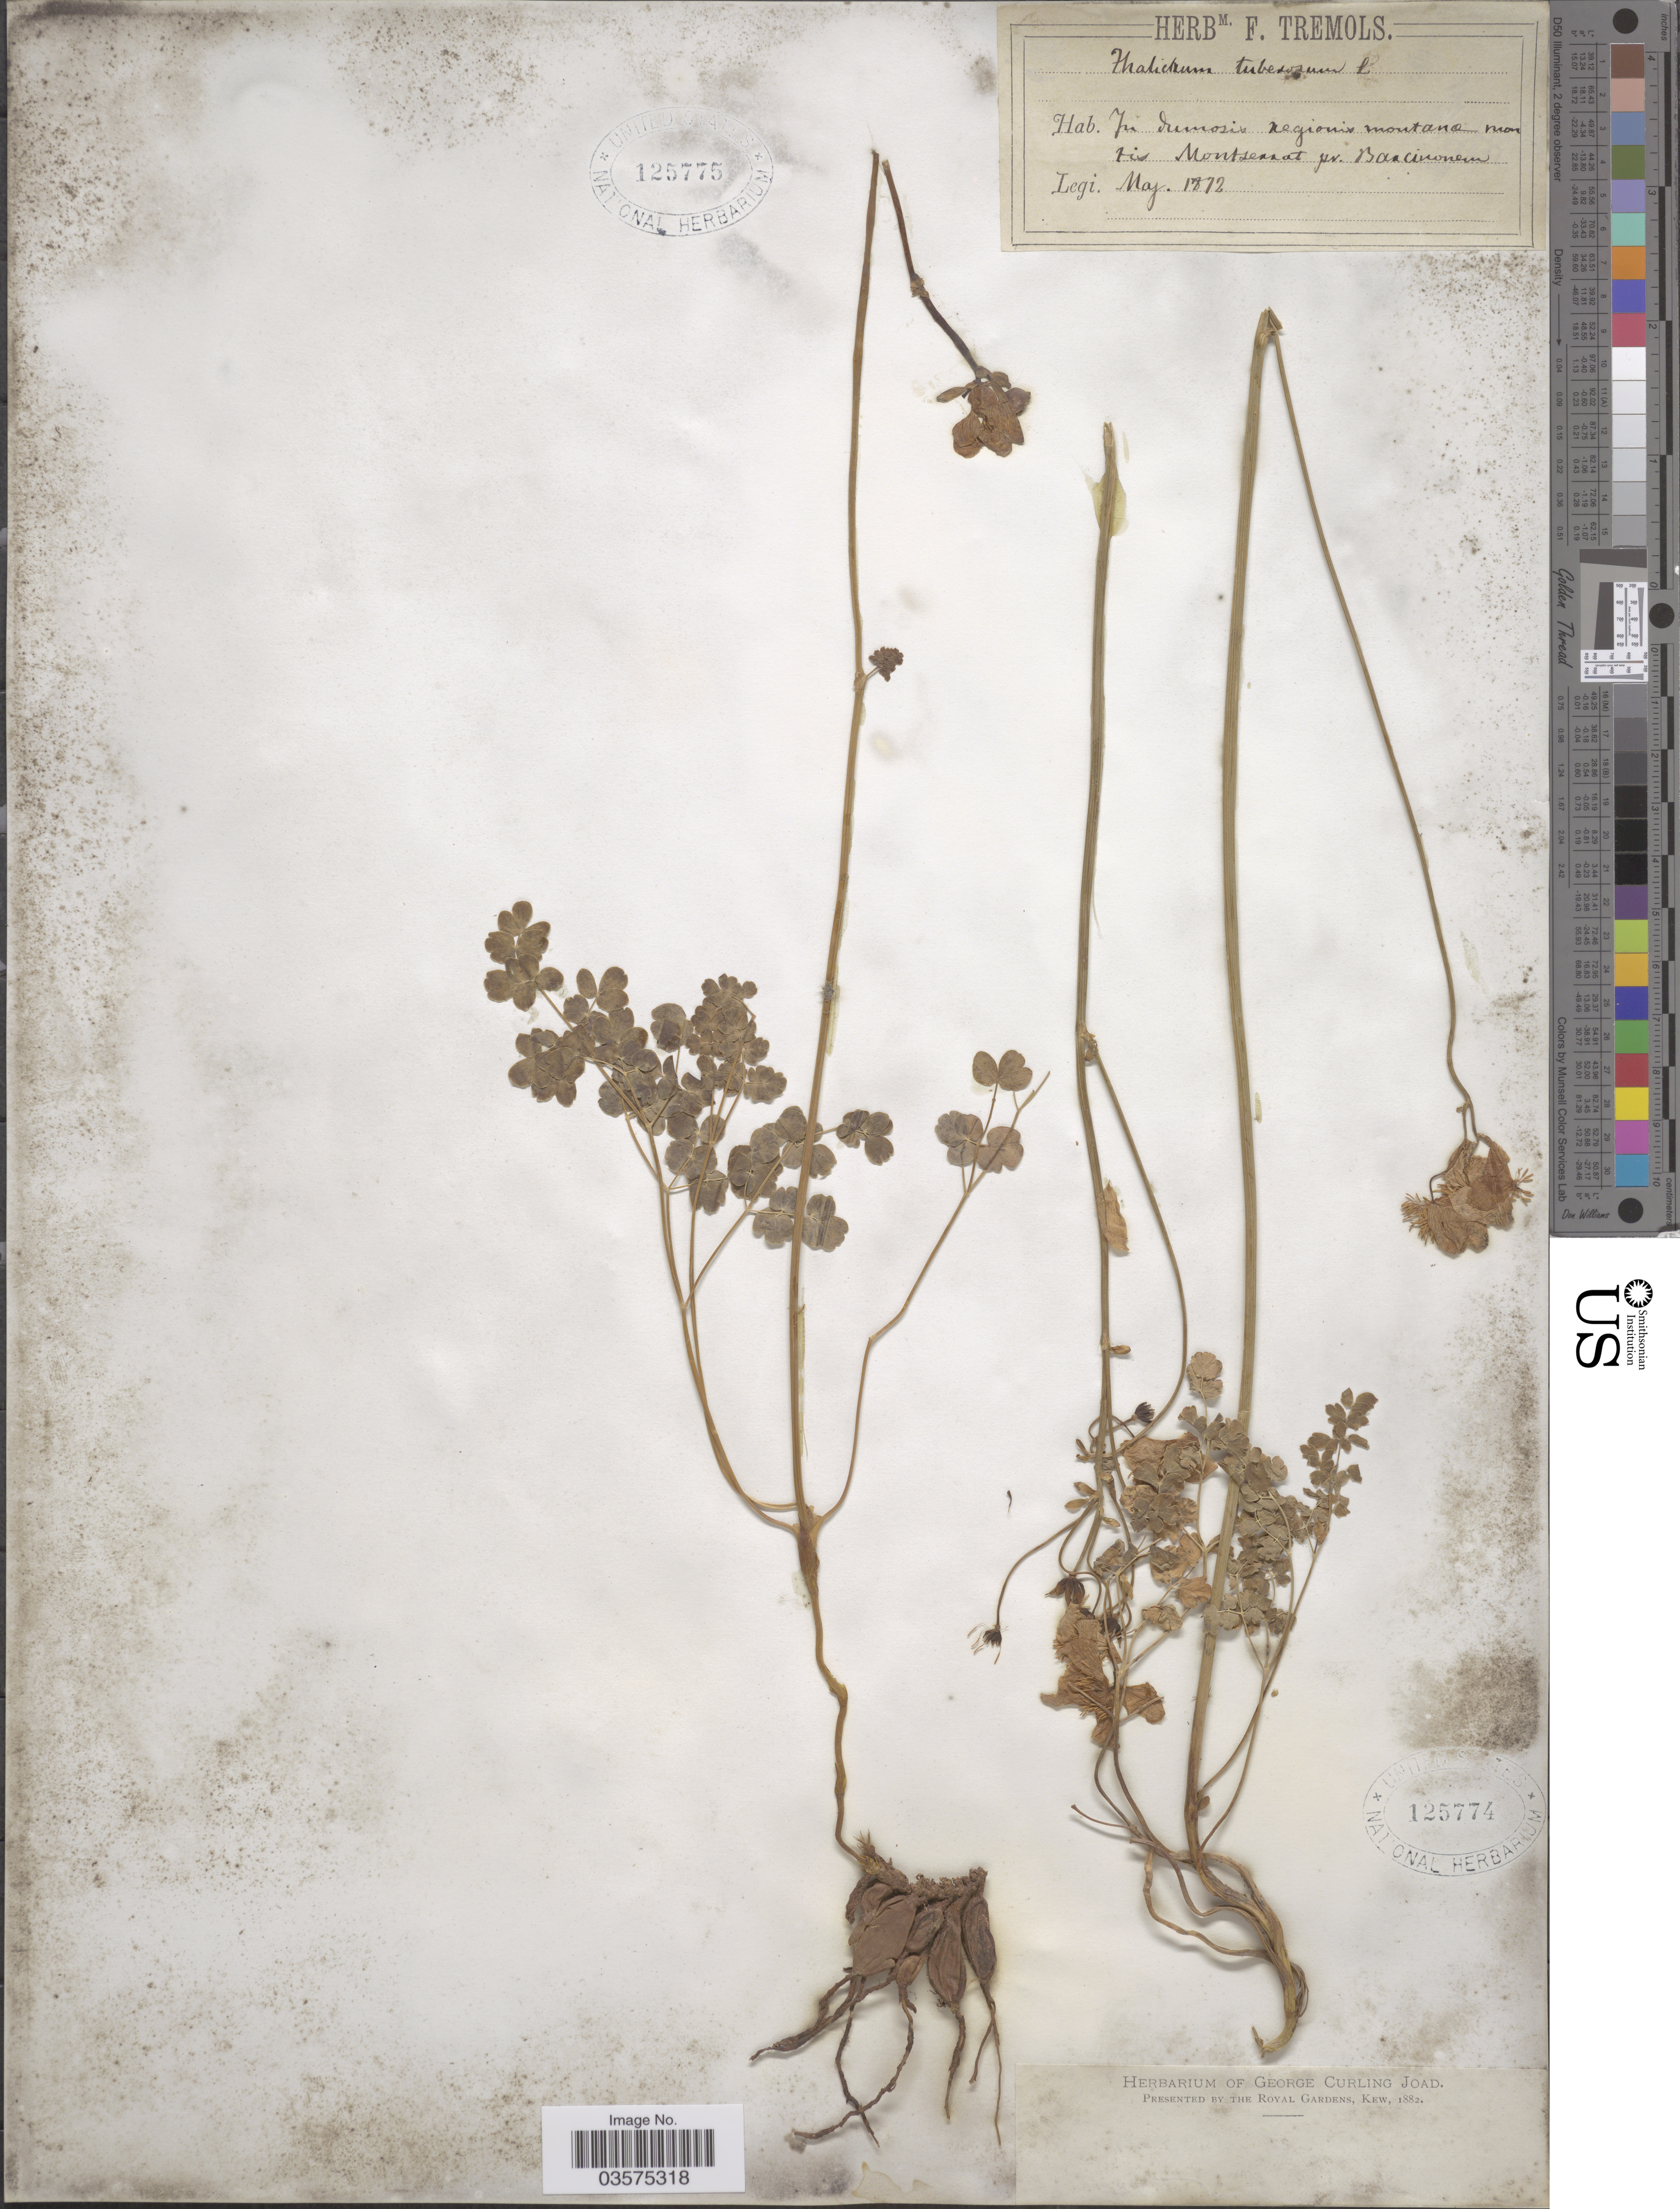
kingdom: Plantae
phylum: Tracheophyta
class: Magnoliopsida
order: Ranunculales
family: Ranunculaceae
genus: Thalictrum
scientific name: Thalictrum tuberosum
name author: L.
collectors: ex herb. George Curling Joad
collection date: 1882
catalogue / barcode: US 125774-2